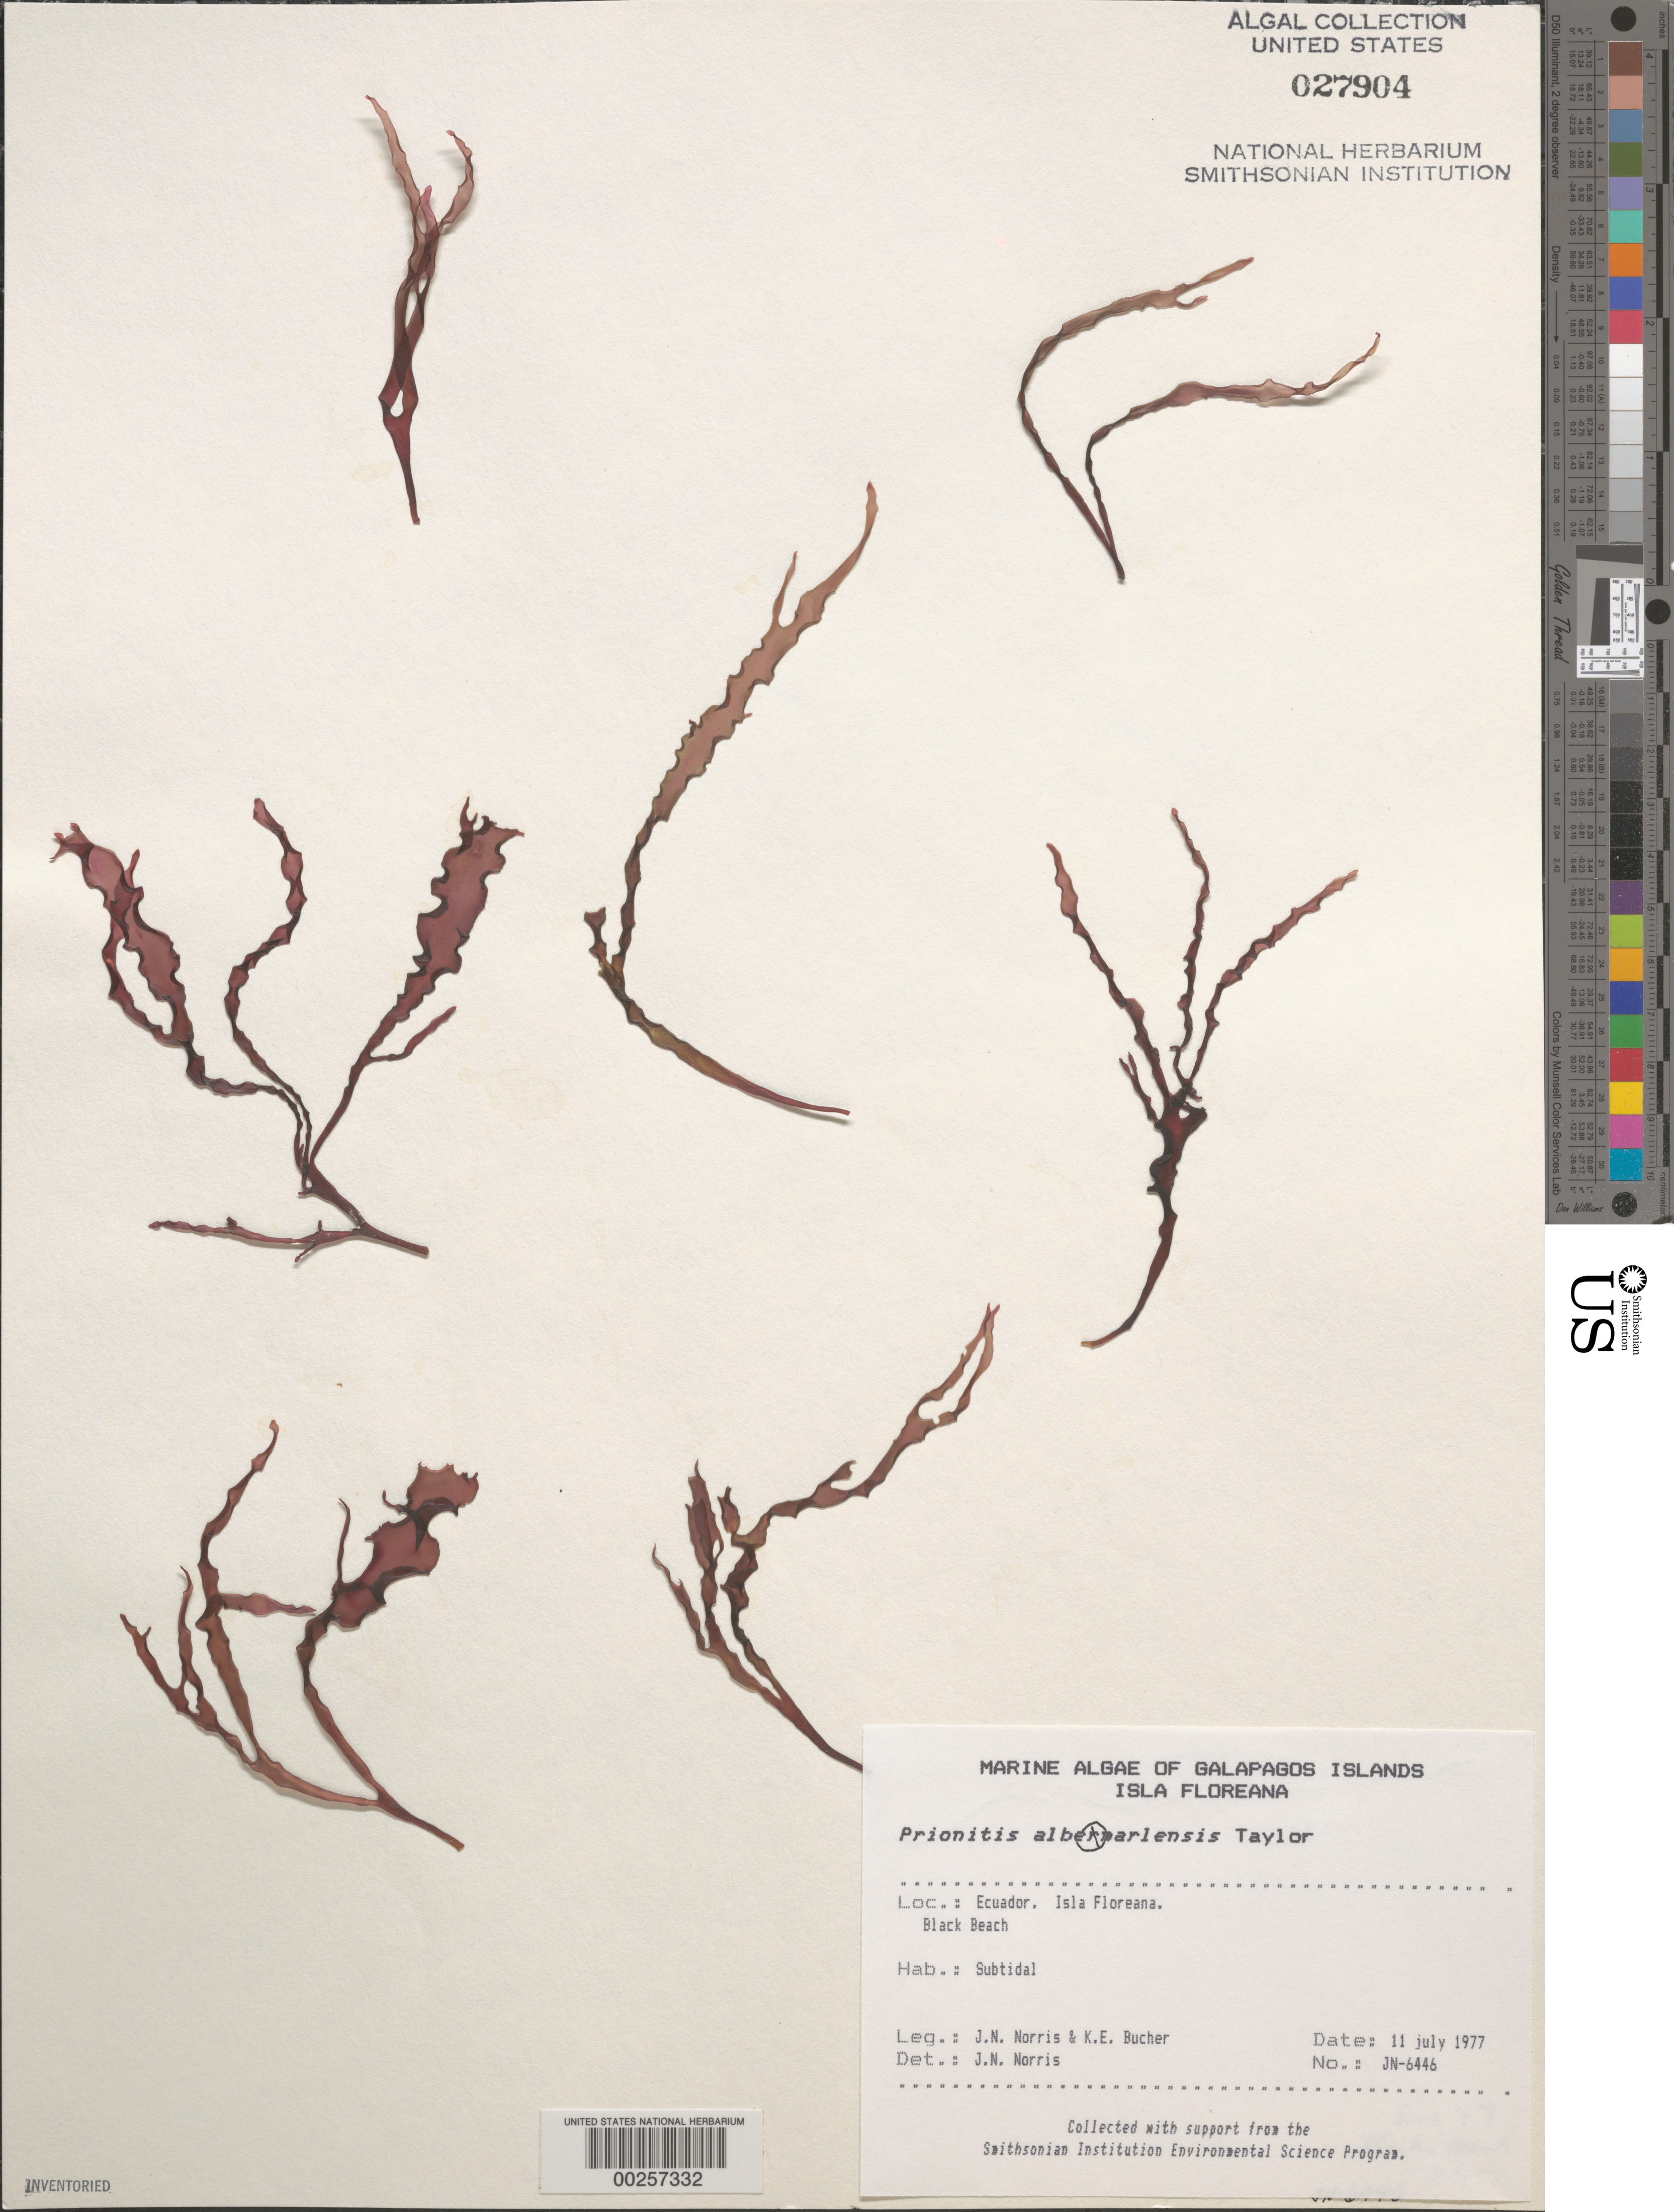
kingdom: Plantae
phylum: Rhodophyta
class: Florideophyceae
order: Cryptonemiales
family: Cryptonemiaceae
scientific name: Prionitis albemarlensis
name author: W.R. Taylor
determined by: Norris, James N.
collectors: J. N. Norris & K. E. Bucher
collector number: JN-6446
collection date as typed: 11 Jul 1977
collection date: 1977-07-11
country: Ecuador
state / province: Colón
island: Floreana [Charles, Santa Maria]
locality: Black Beach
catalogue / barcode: US 27904